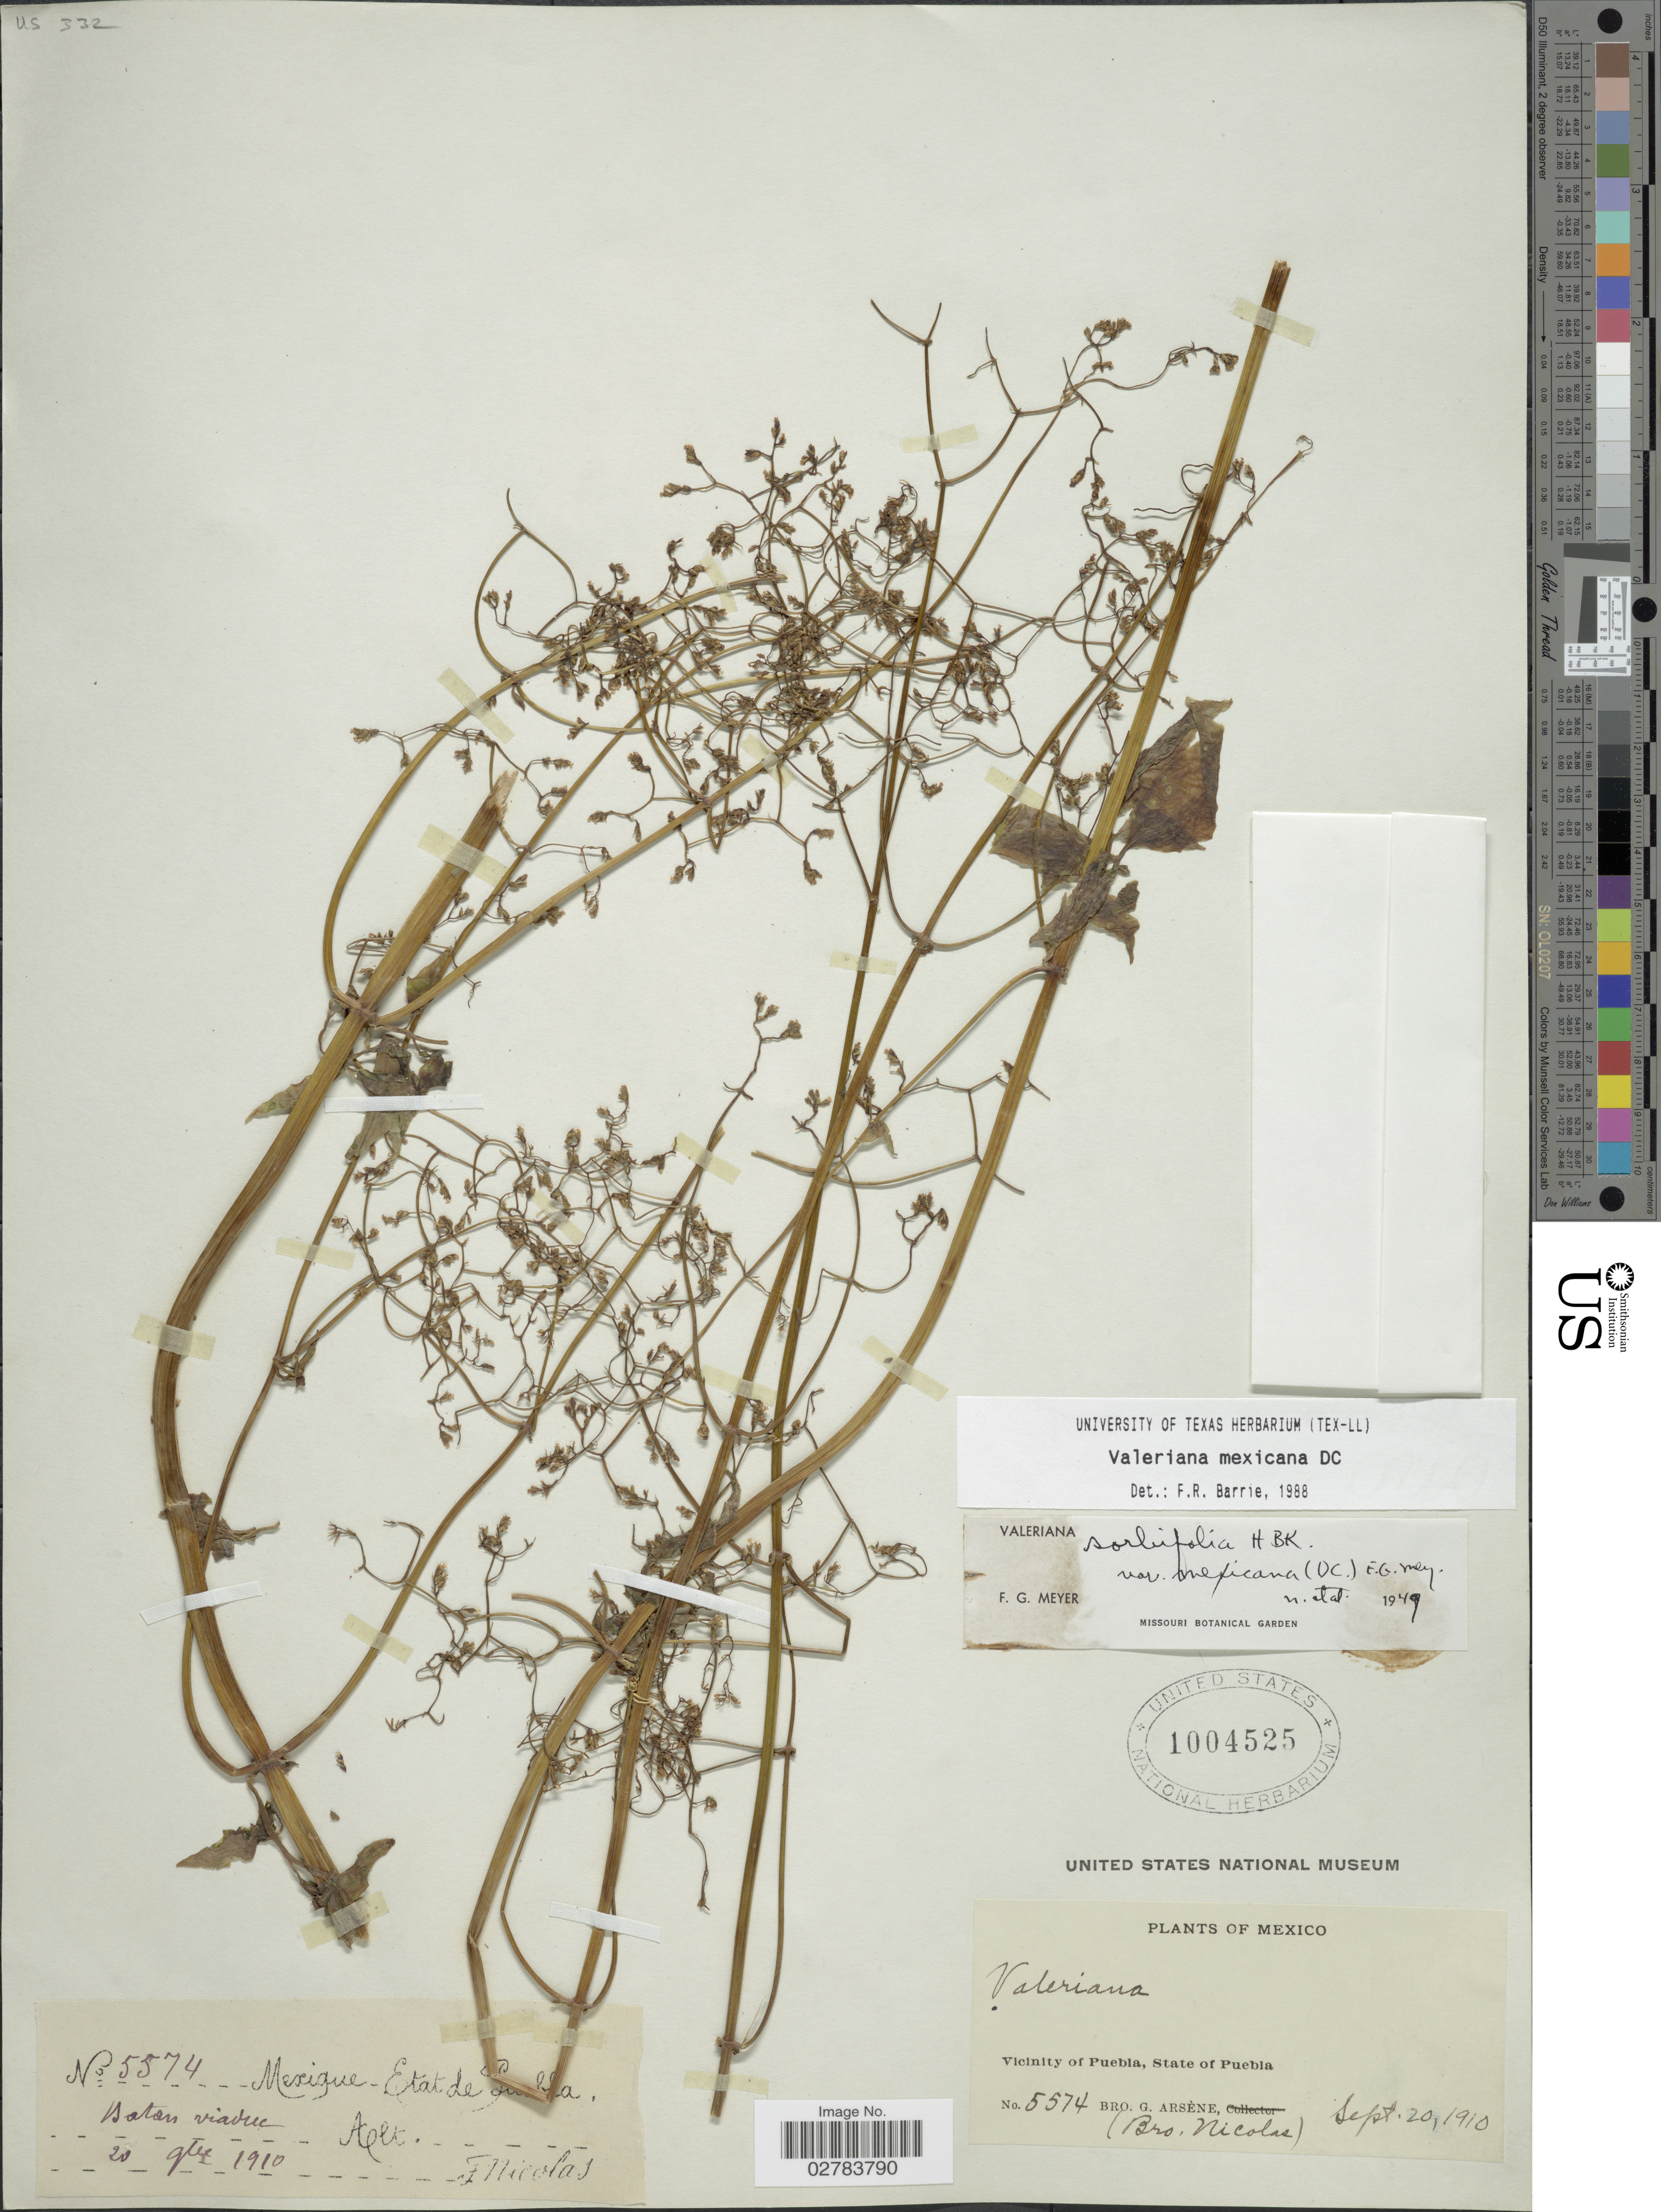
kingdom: Plantae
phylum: Tracheophyta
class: Magnoliopsida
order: Dipsacales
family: Caprifoliaceae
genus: Valeriana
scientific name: Valeriana mexicana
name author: DC.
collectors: Bro. G. Arsène & Bro. Nicolas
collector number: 5574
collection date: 1910-09-20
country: Mexico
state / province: Puebla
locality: Vicinity of Puebla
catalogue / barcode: US 1004525